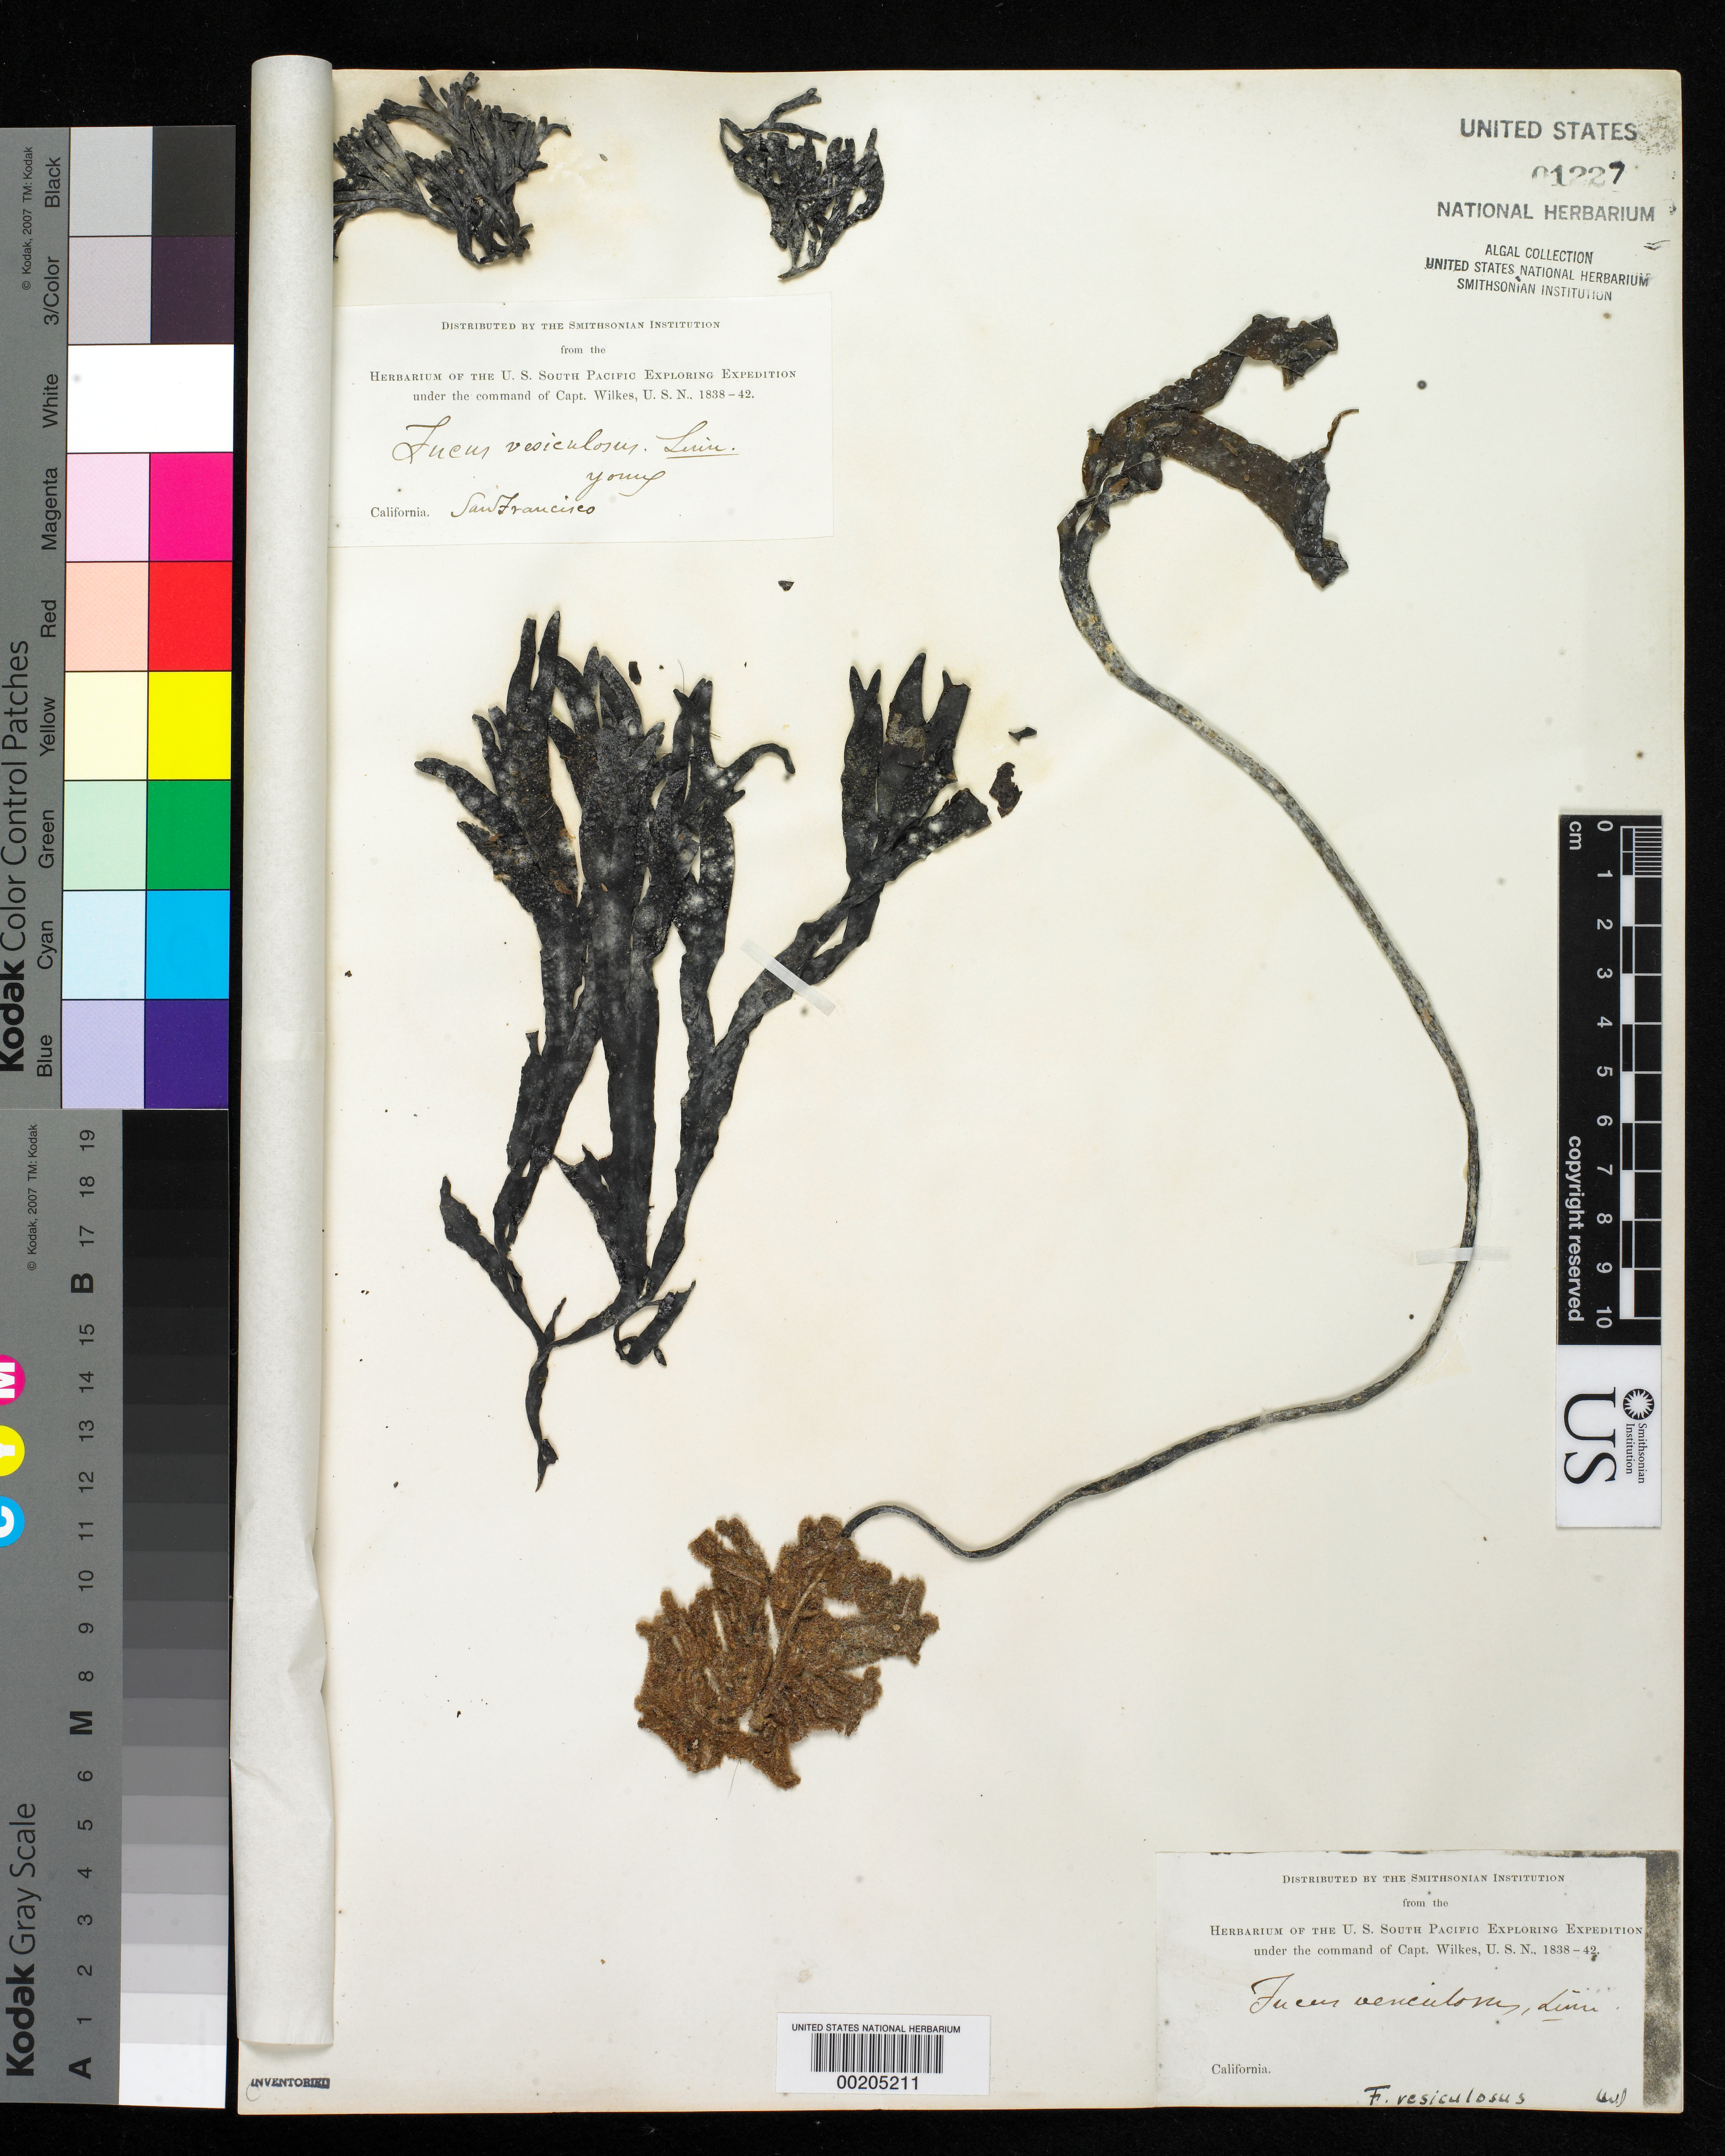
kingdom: Chromista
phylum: Ochrophyta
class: Phaeophyceae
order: Fucales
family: Fucaceae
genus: Fucus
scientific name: Fucus vesiculosus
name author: L.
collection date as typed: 1841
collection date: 1841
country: United States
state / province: California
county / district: San Francisco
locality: San Francisco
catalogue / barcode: US 1227